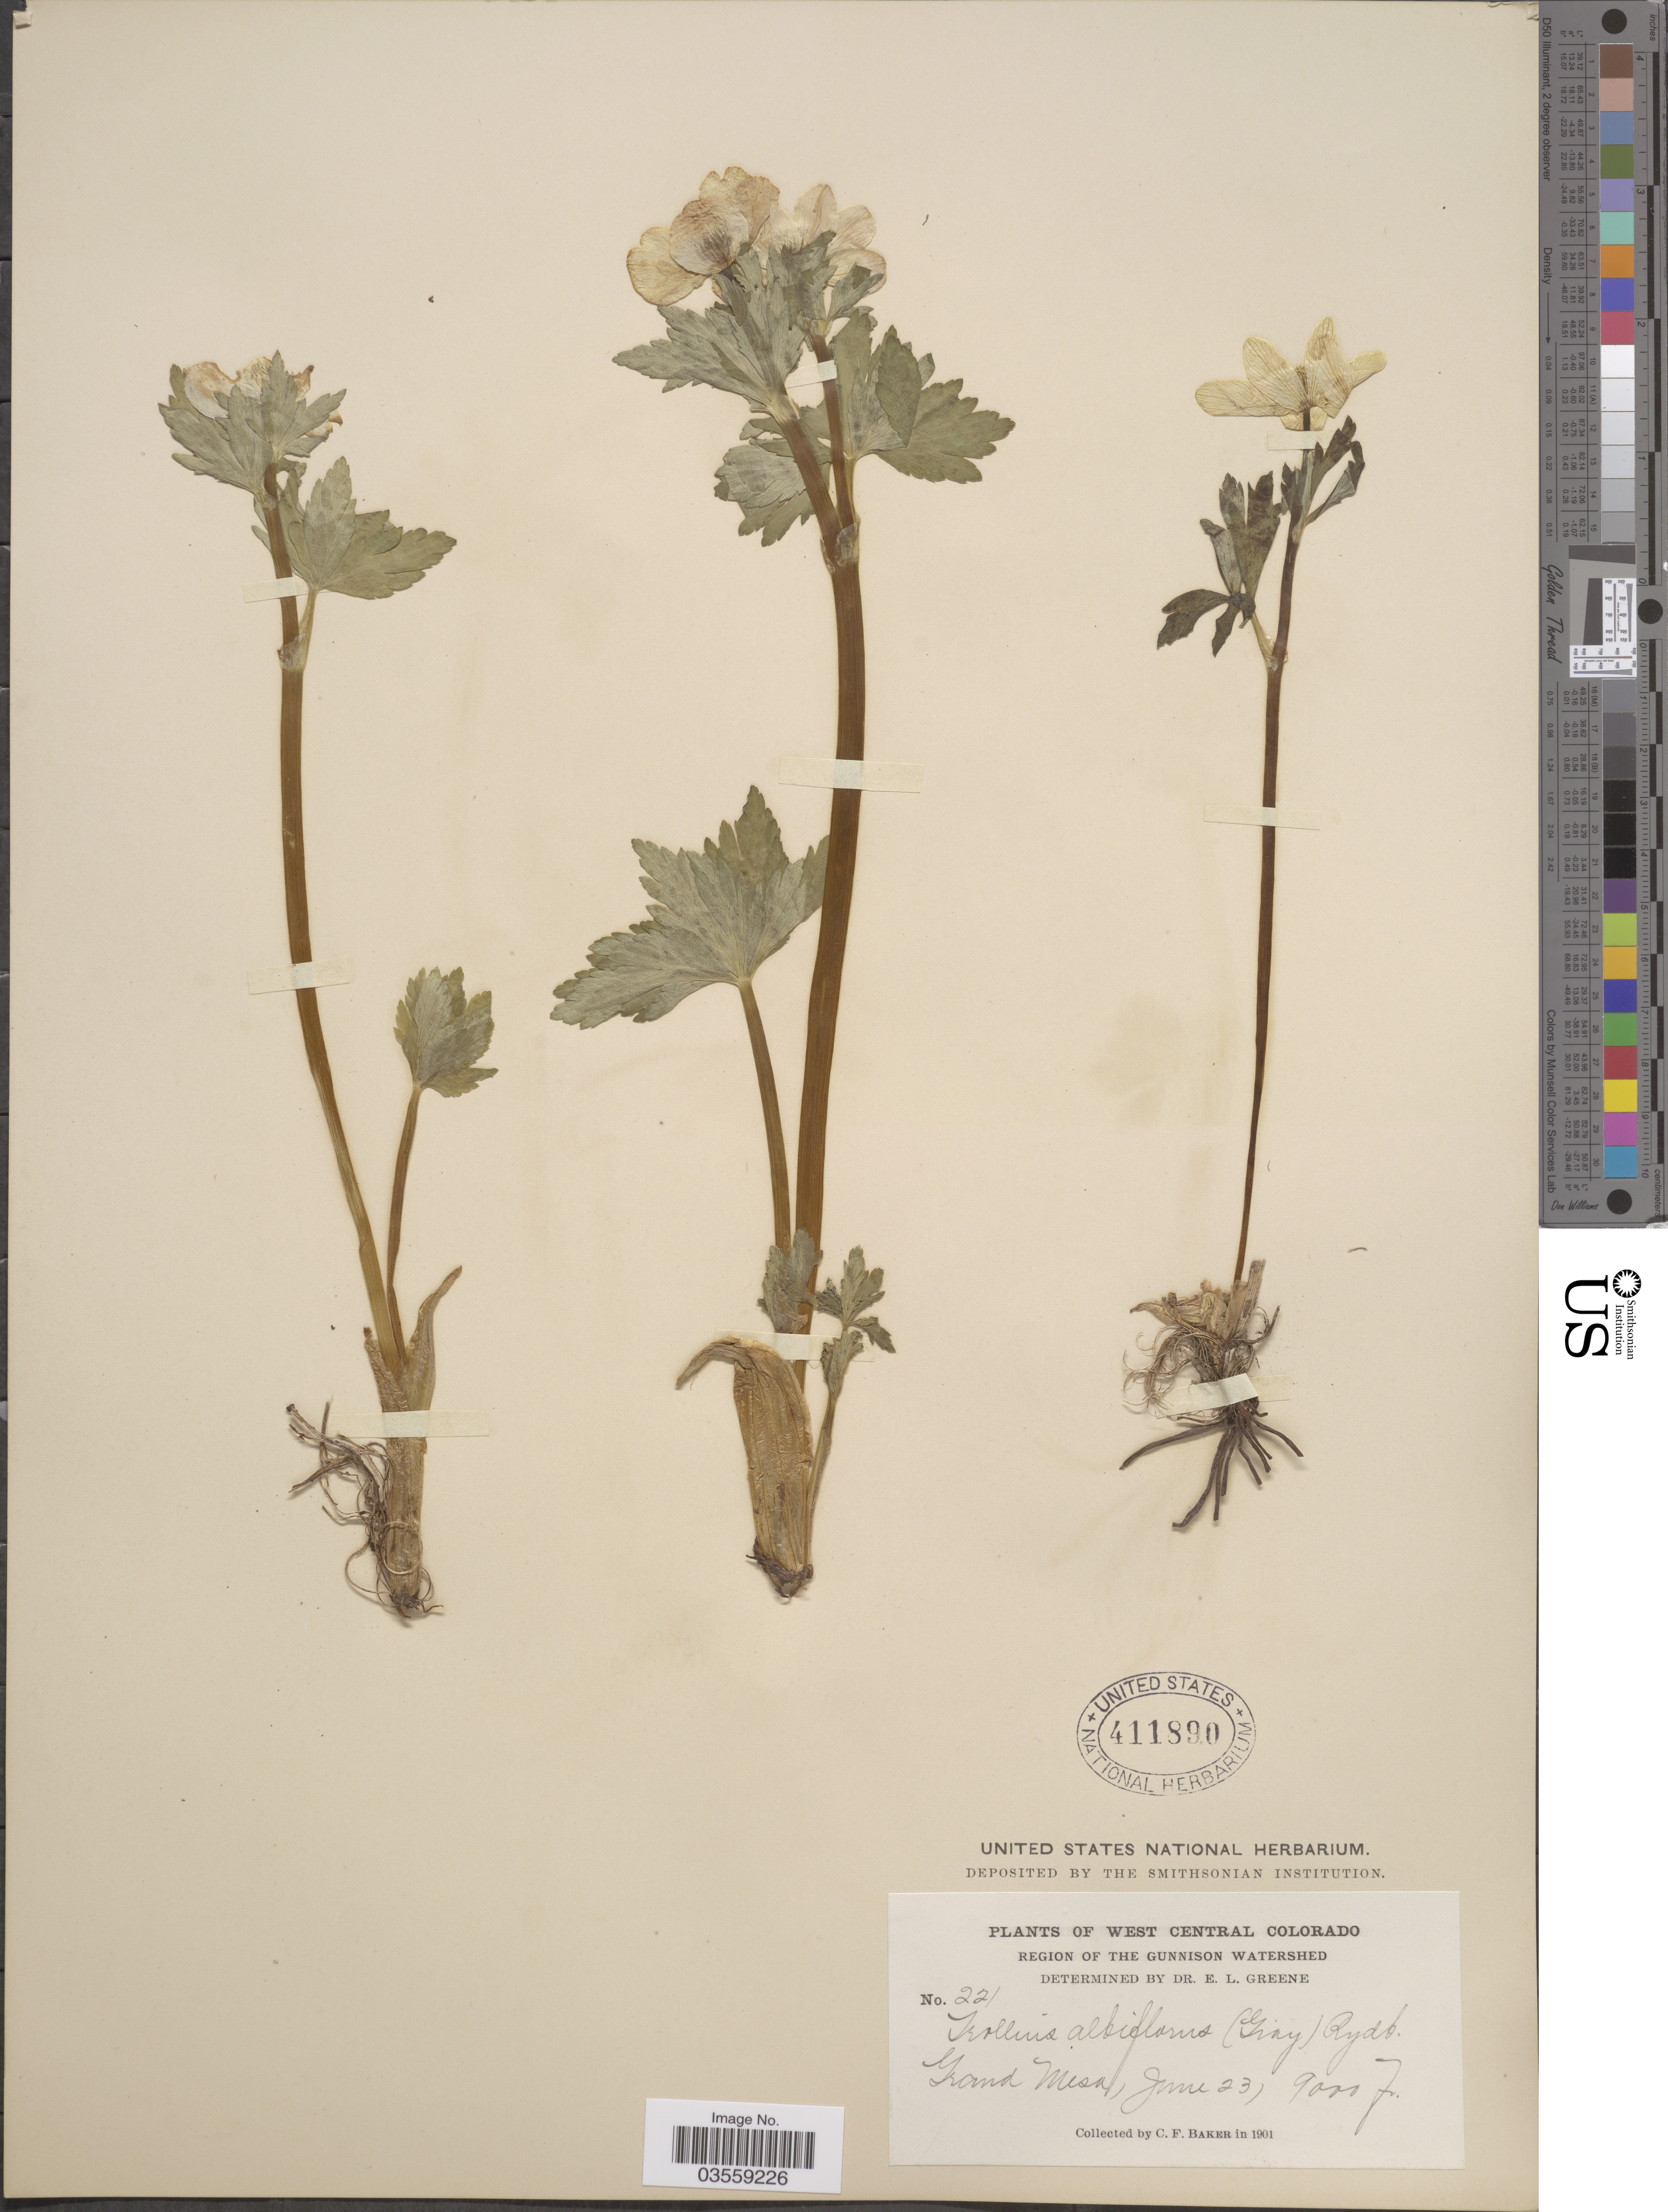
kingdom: Plantae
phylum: Tracheophyta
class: Magnoliopsida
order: Ranunculales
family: Ranunculaceae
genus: Trollius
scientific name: Trollius laxus var. albiflorus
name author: A. Gray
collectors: C. F. Baker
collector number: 221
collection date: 1901-06-23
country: United States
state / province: Colorado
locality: West Central Colorado. Region of the Gunnison Watershed. Grand Mesa.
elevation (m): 2743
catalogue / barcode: US 411890